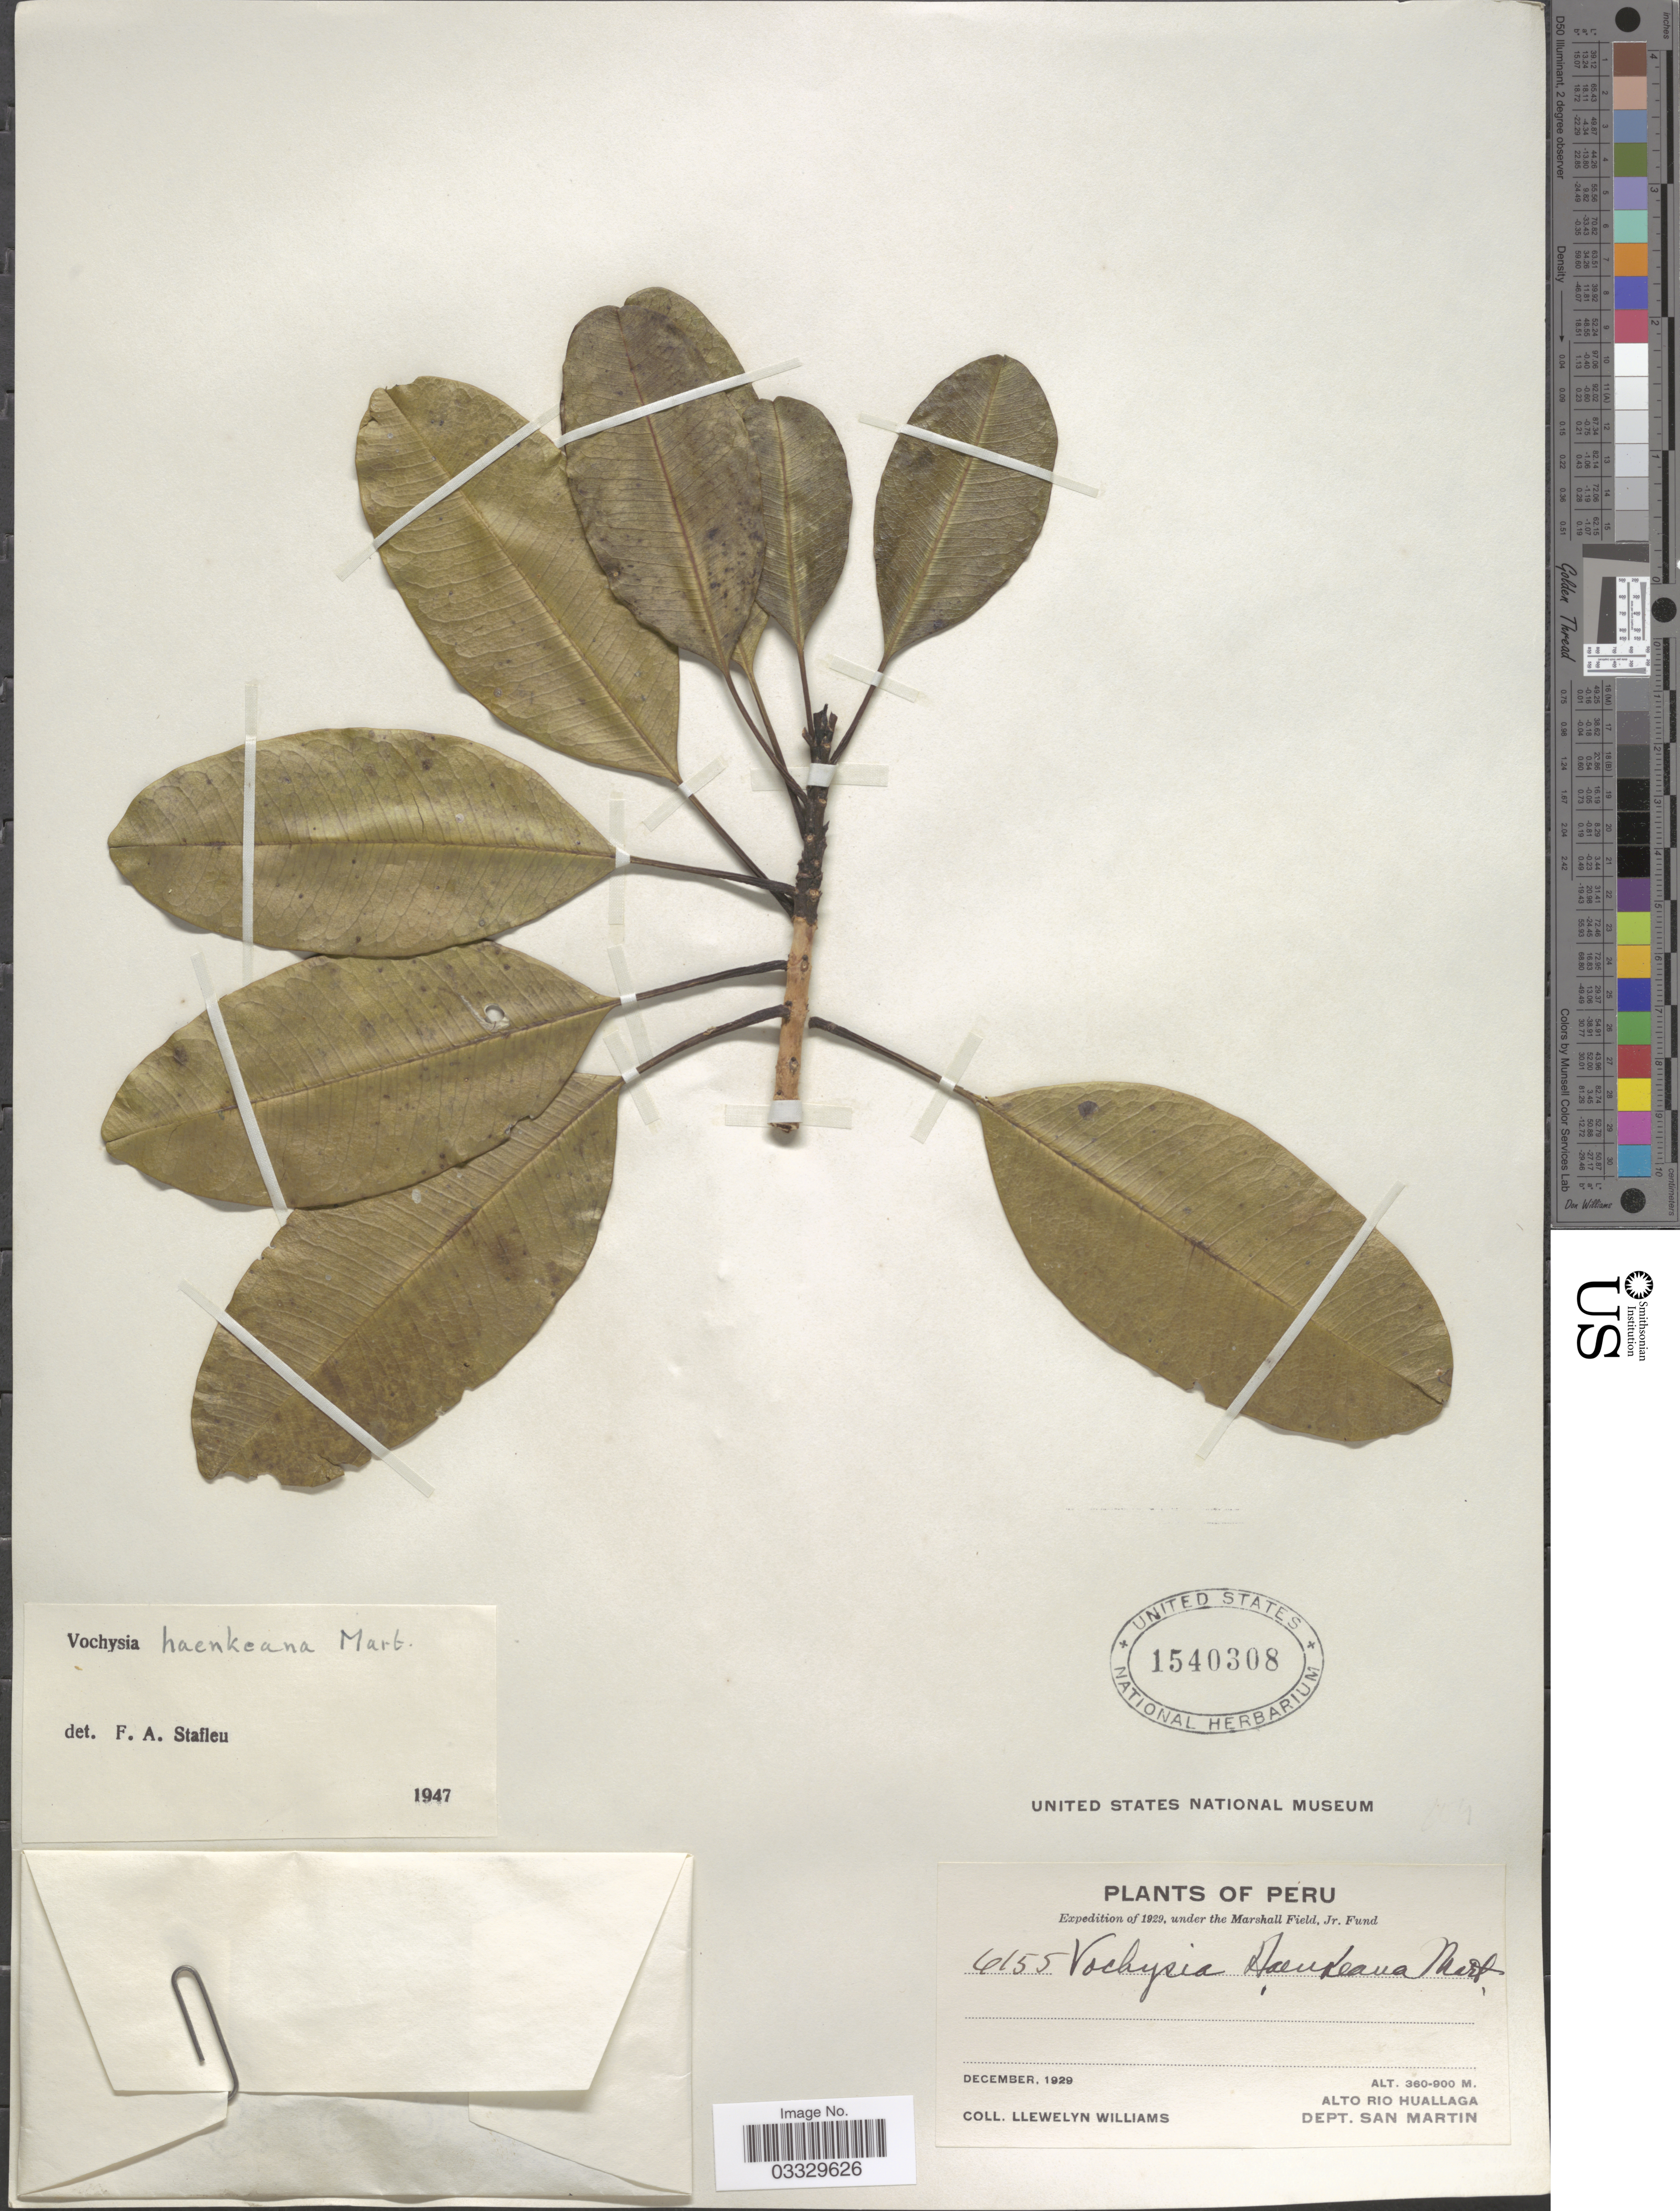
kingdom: Plantae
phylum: Tracheophyta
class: Magnoliopsida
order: Myrtales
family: Vochysiaceae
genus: Vochysia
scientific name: Vochysia haenkeana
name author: Mart.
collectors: Ll. Williams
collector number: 6155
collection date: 1929-12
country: Peru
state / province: San Martín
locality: Alto Rio Huallaga. Dept. San Martin.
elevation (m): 360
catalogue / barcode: US 1540308